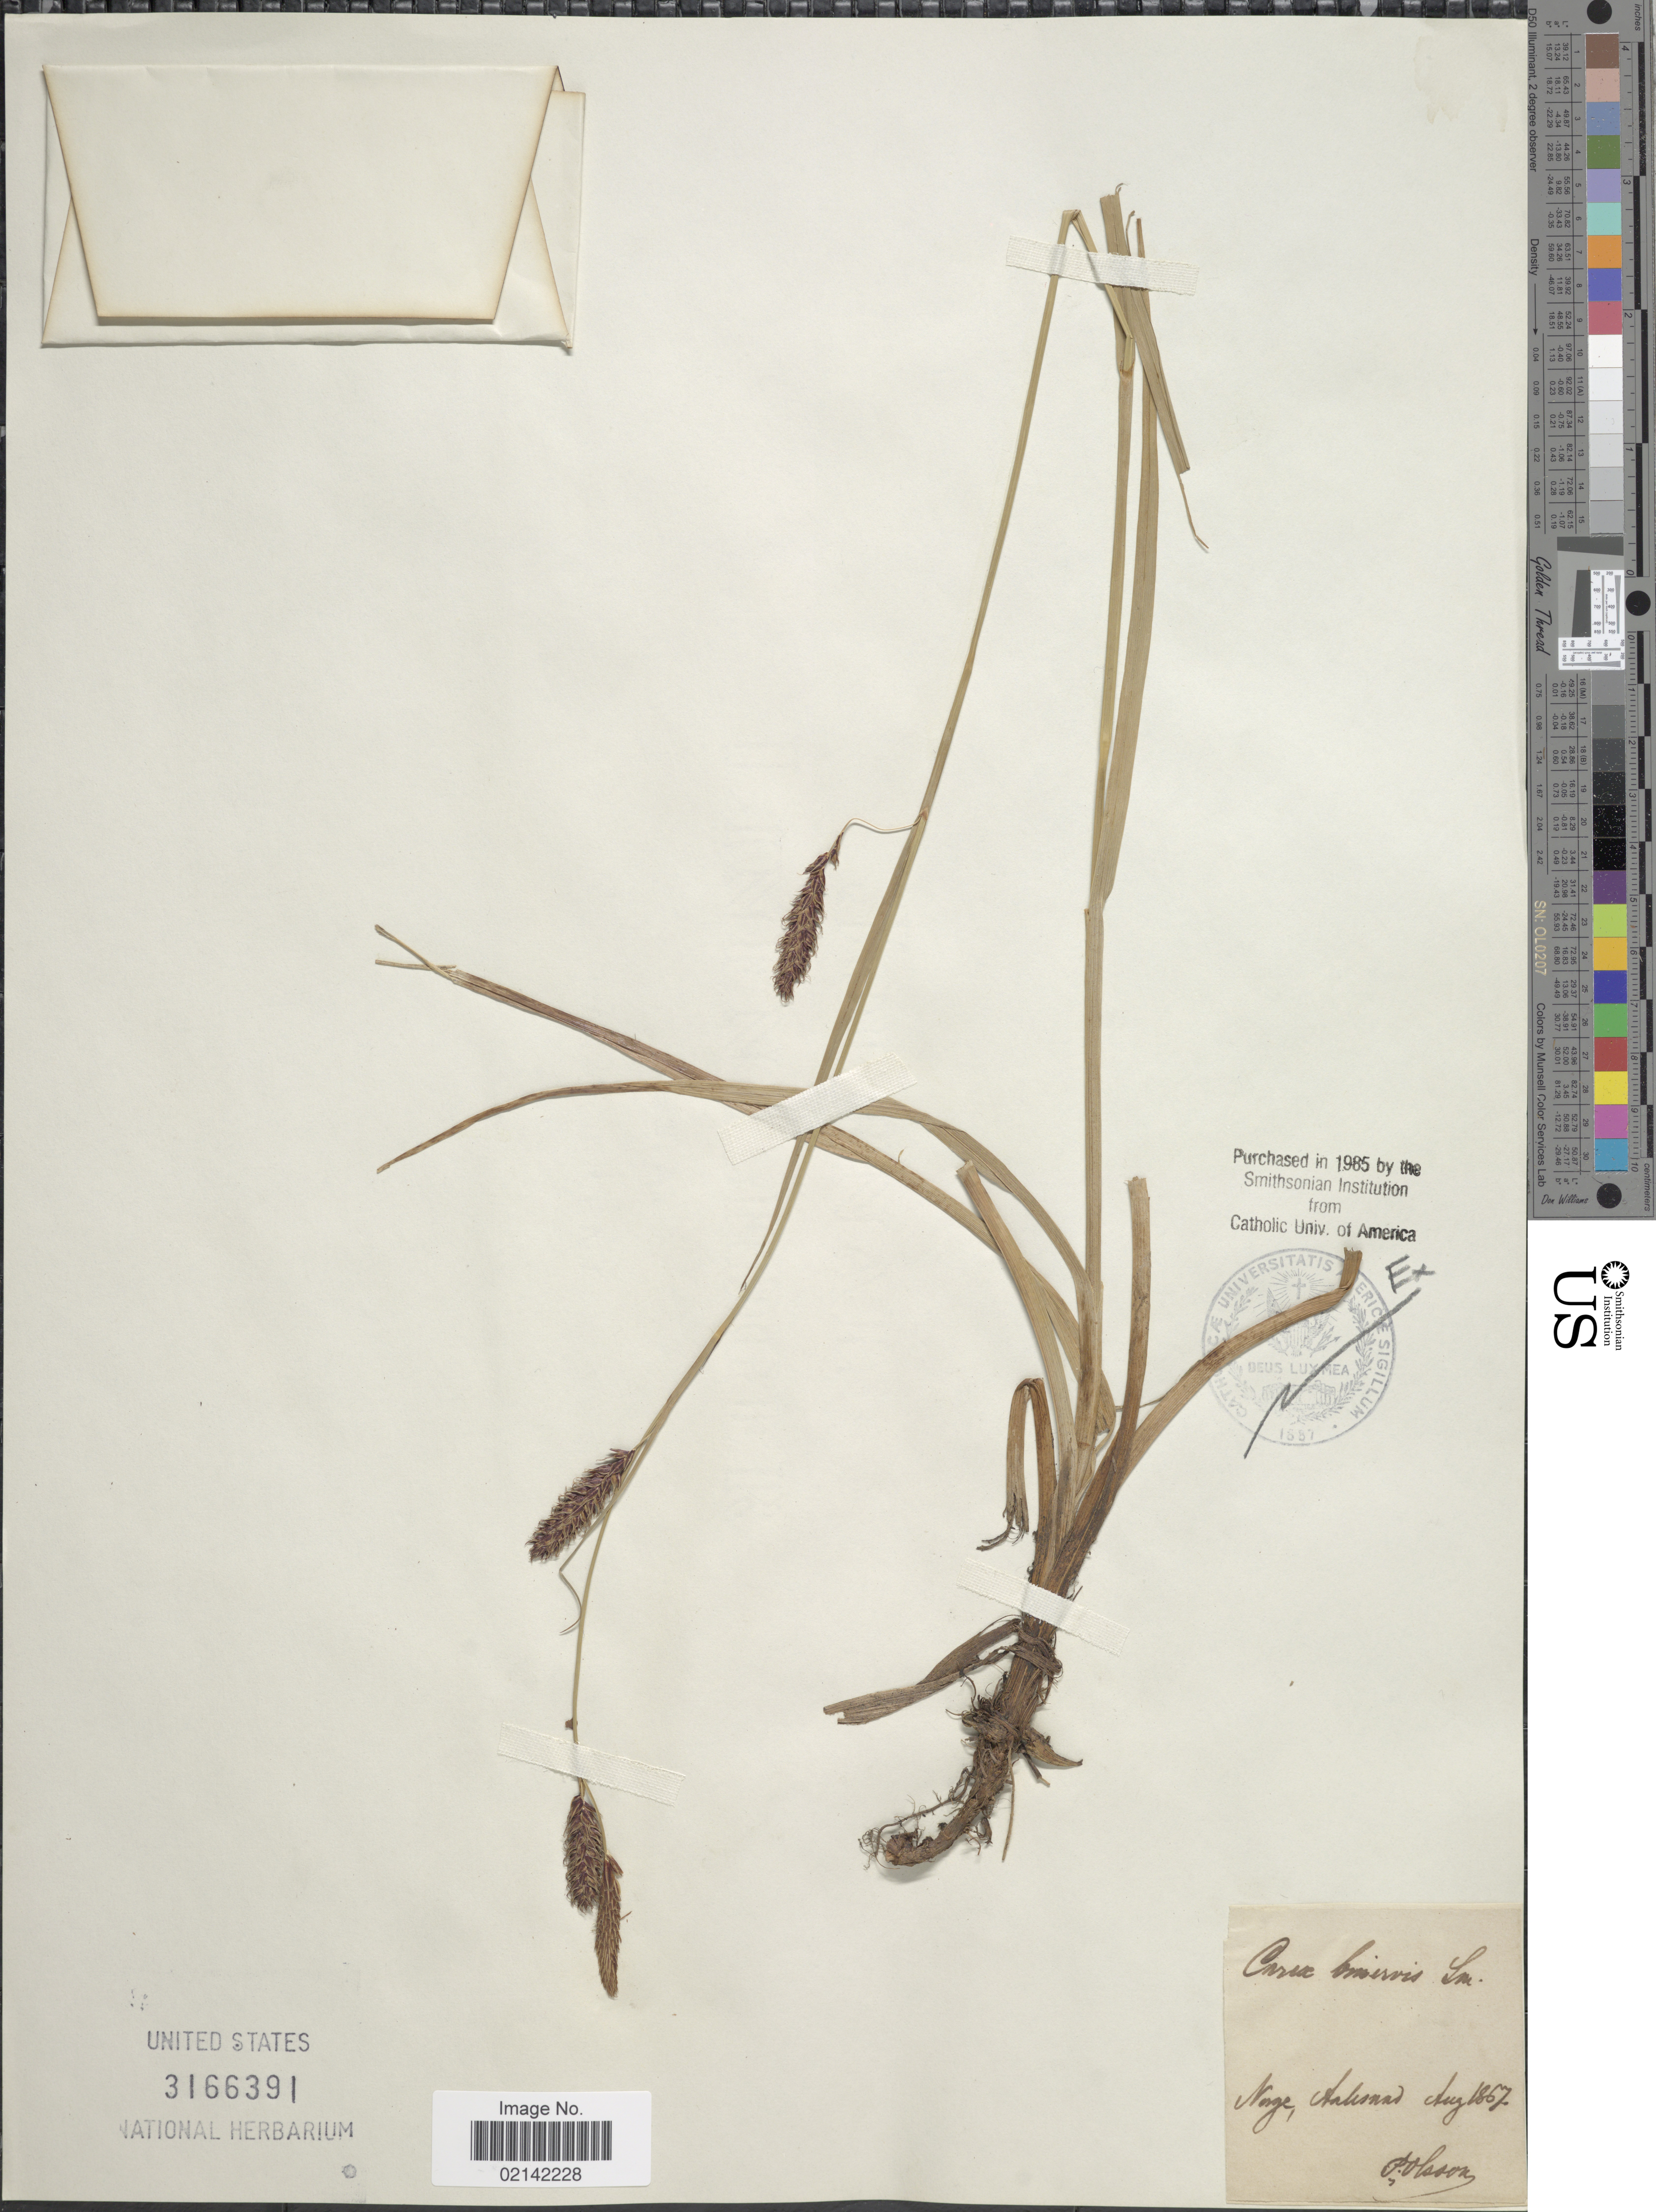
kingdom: Plantae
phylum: Tracheophyta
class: Liliopsida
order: Poales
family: Cyperaceae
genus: Carex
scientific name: Carex binervis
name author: Sm.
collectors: O. Olsson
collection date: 1867-08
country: Norway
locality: Norge, Aalesund.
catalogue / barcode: US 3166391